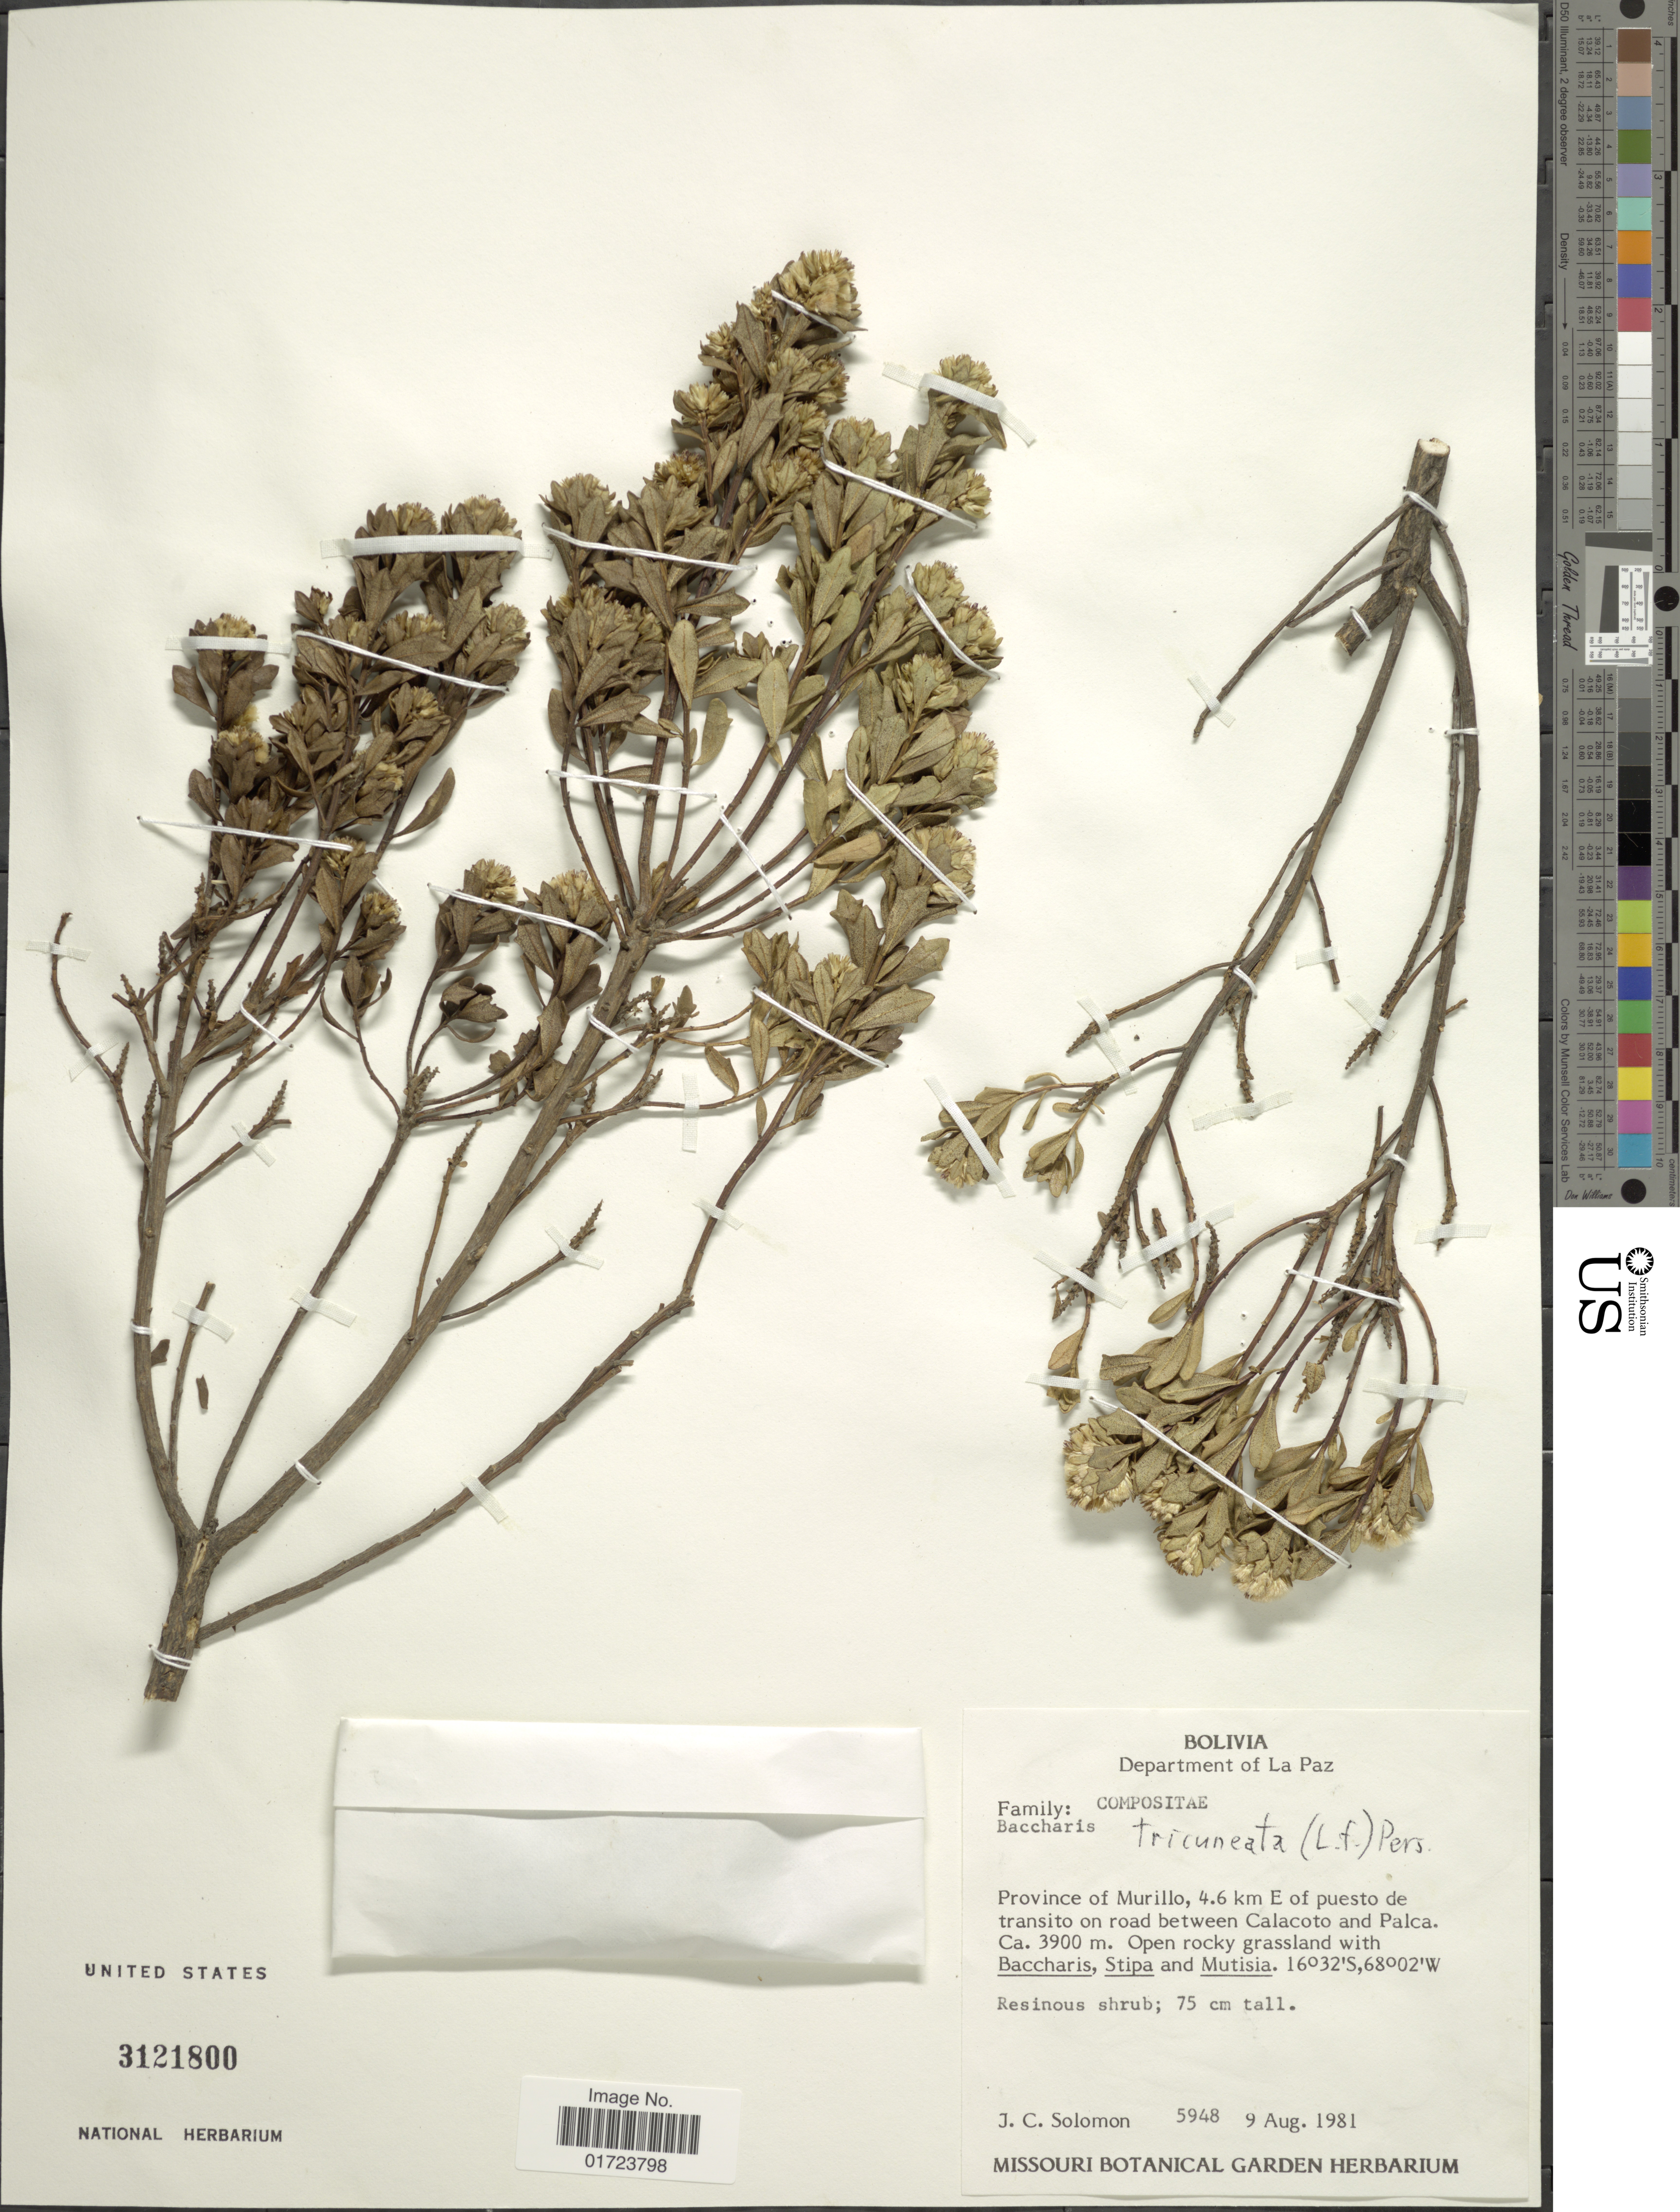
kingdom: Plantae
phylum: Tracheophyta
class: Magnoliopsida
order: Asterales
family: Asteraceae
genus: Baccharis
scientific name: Baccharis tricuneata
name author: (L. f.) Pers.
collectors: J. C. Solomon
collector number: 5948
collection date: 1981-08-09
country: Bolivia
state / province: La Paz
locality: Department of La Paz. Province of Murillo, 4.6 km E of puesto de transito on road between Calacoto and Palca.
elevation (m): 3900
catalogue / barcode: US 3121800